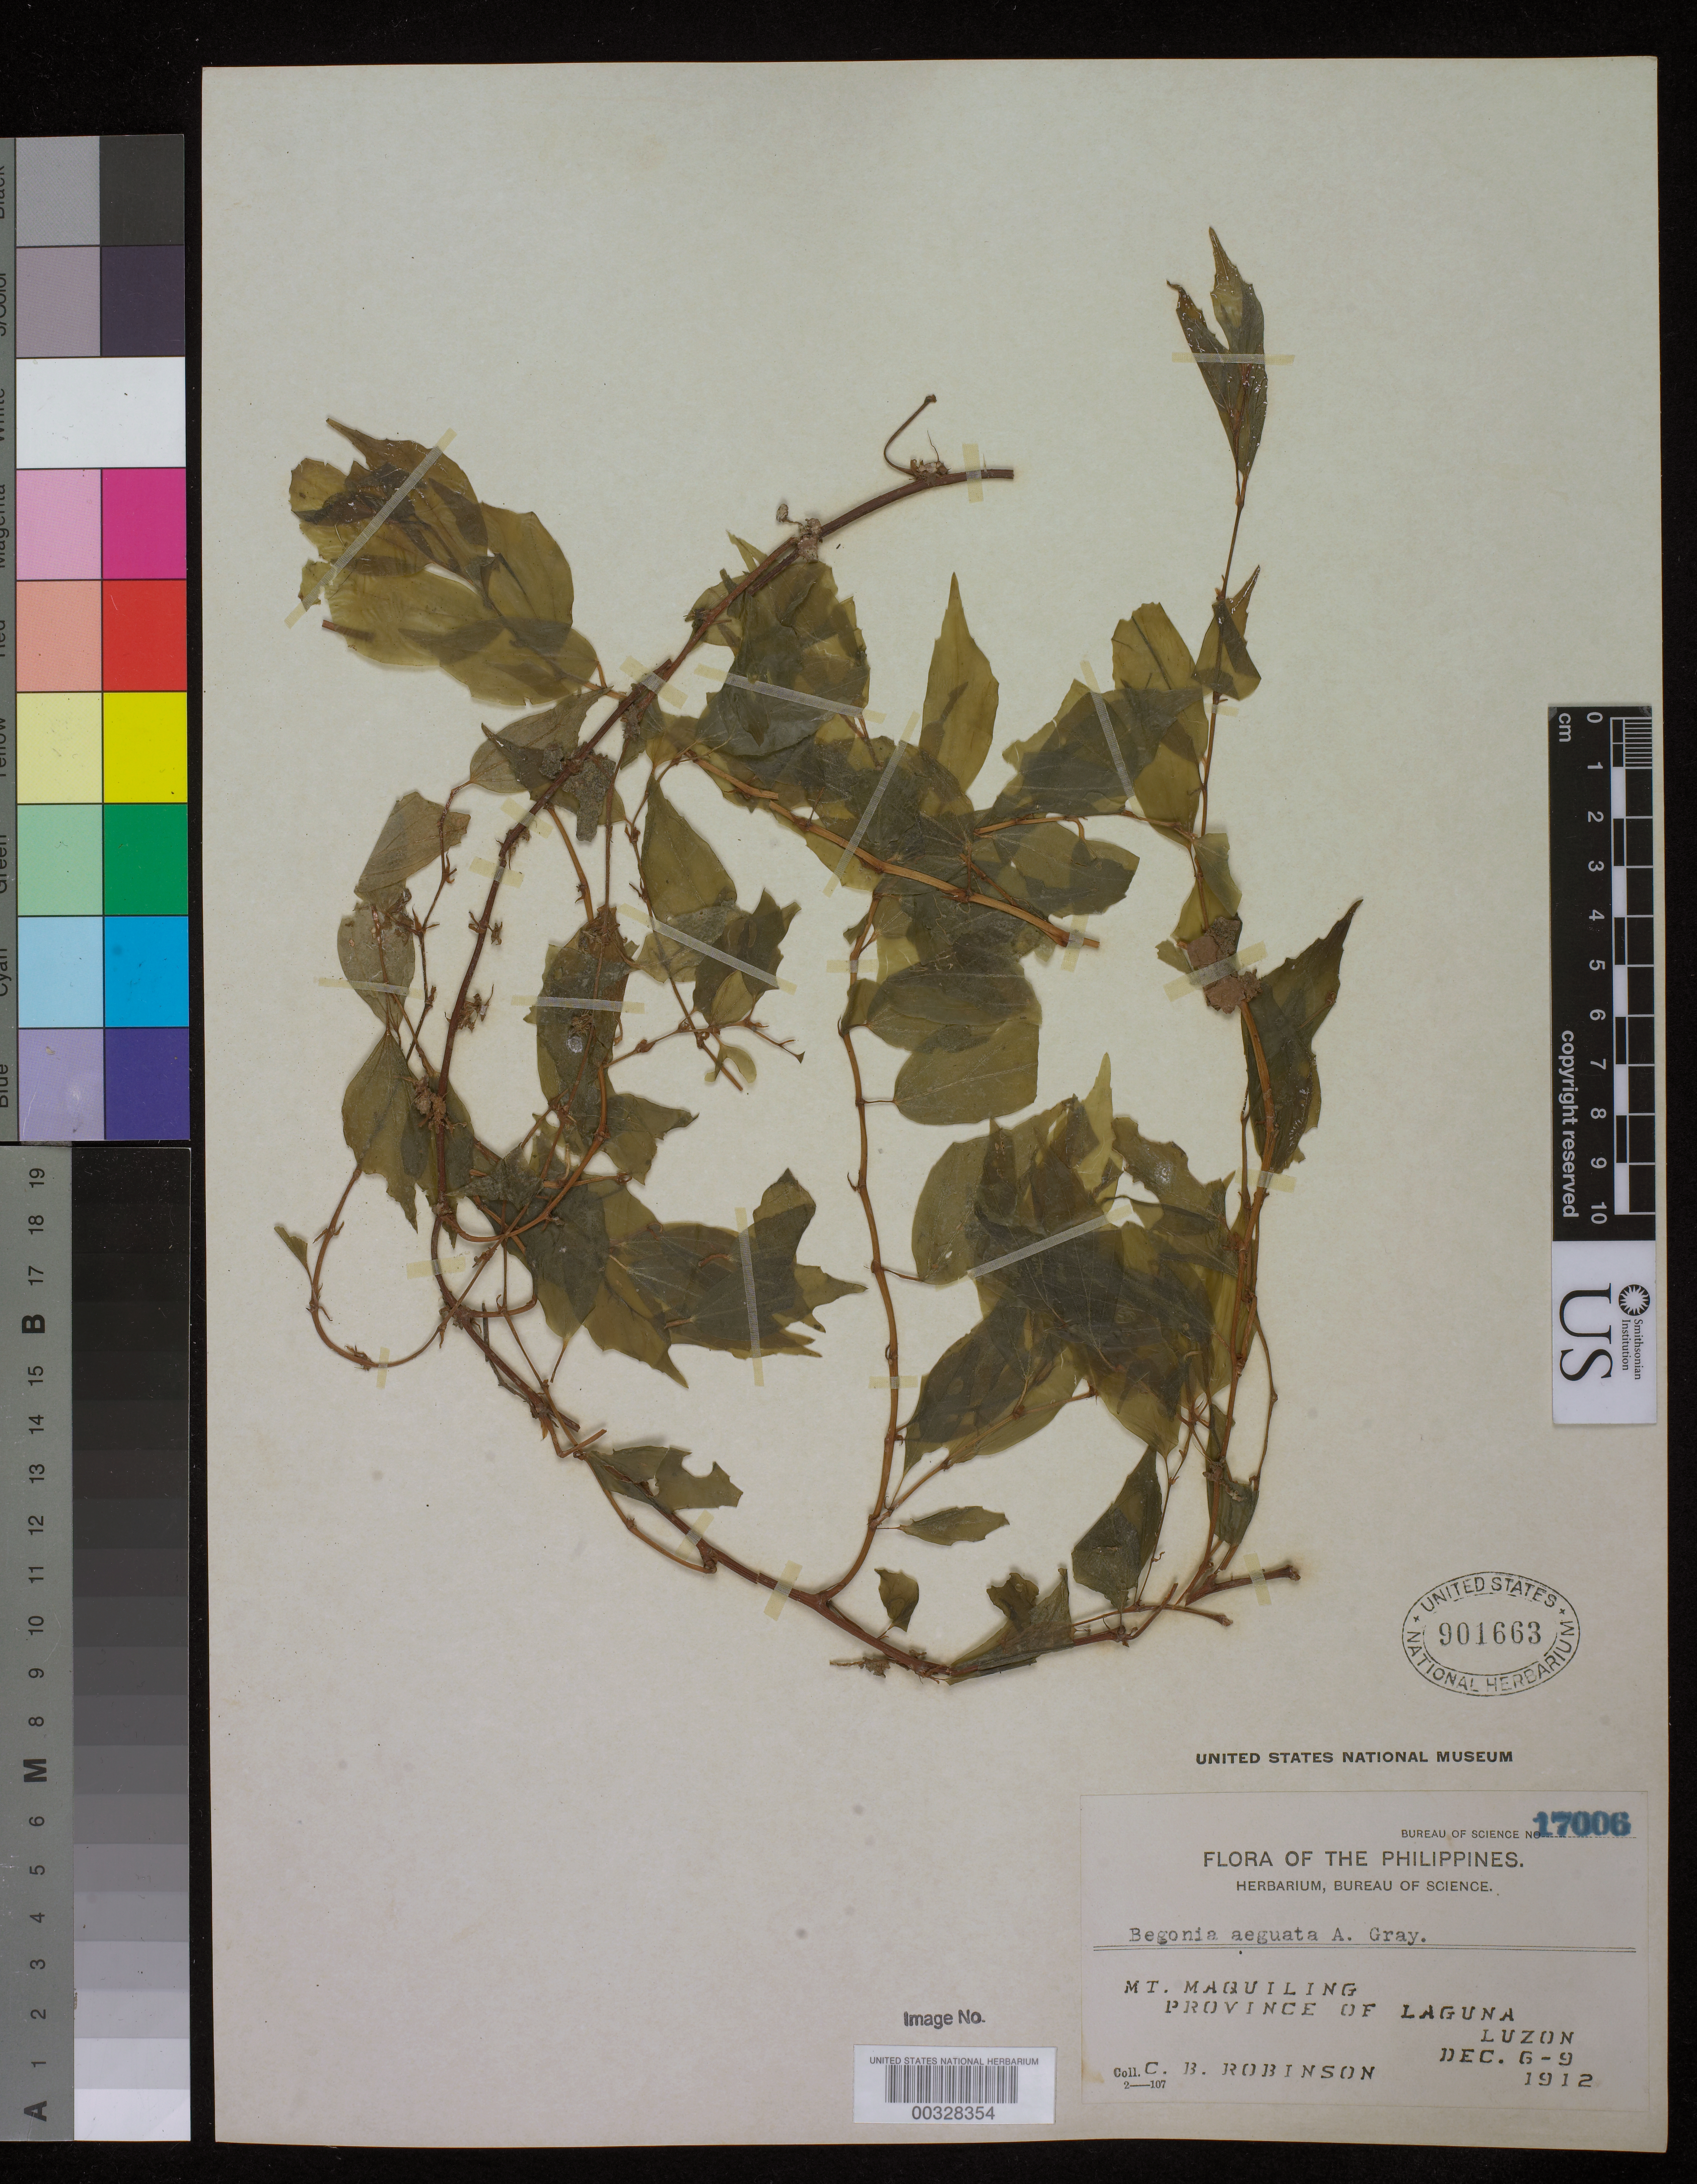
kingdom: Plantae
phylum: Tracheophyta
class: Magnoliopsida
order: Cucurbitales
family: Begoniaceae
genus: Begonia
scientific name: Begonia aequata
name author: A. Gray in Wilkes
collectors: C. Robinson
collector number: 17006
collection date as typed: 06 Dec 1912 to 09 Dec 1912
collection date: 1912-12-06/1912-12-09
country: Philippines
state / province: Calabarzon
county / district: Laguna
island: Luzon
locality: Mt. Maquiling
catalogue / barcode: US 901663